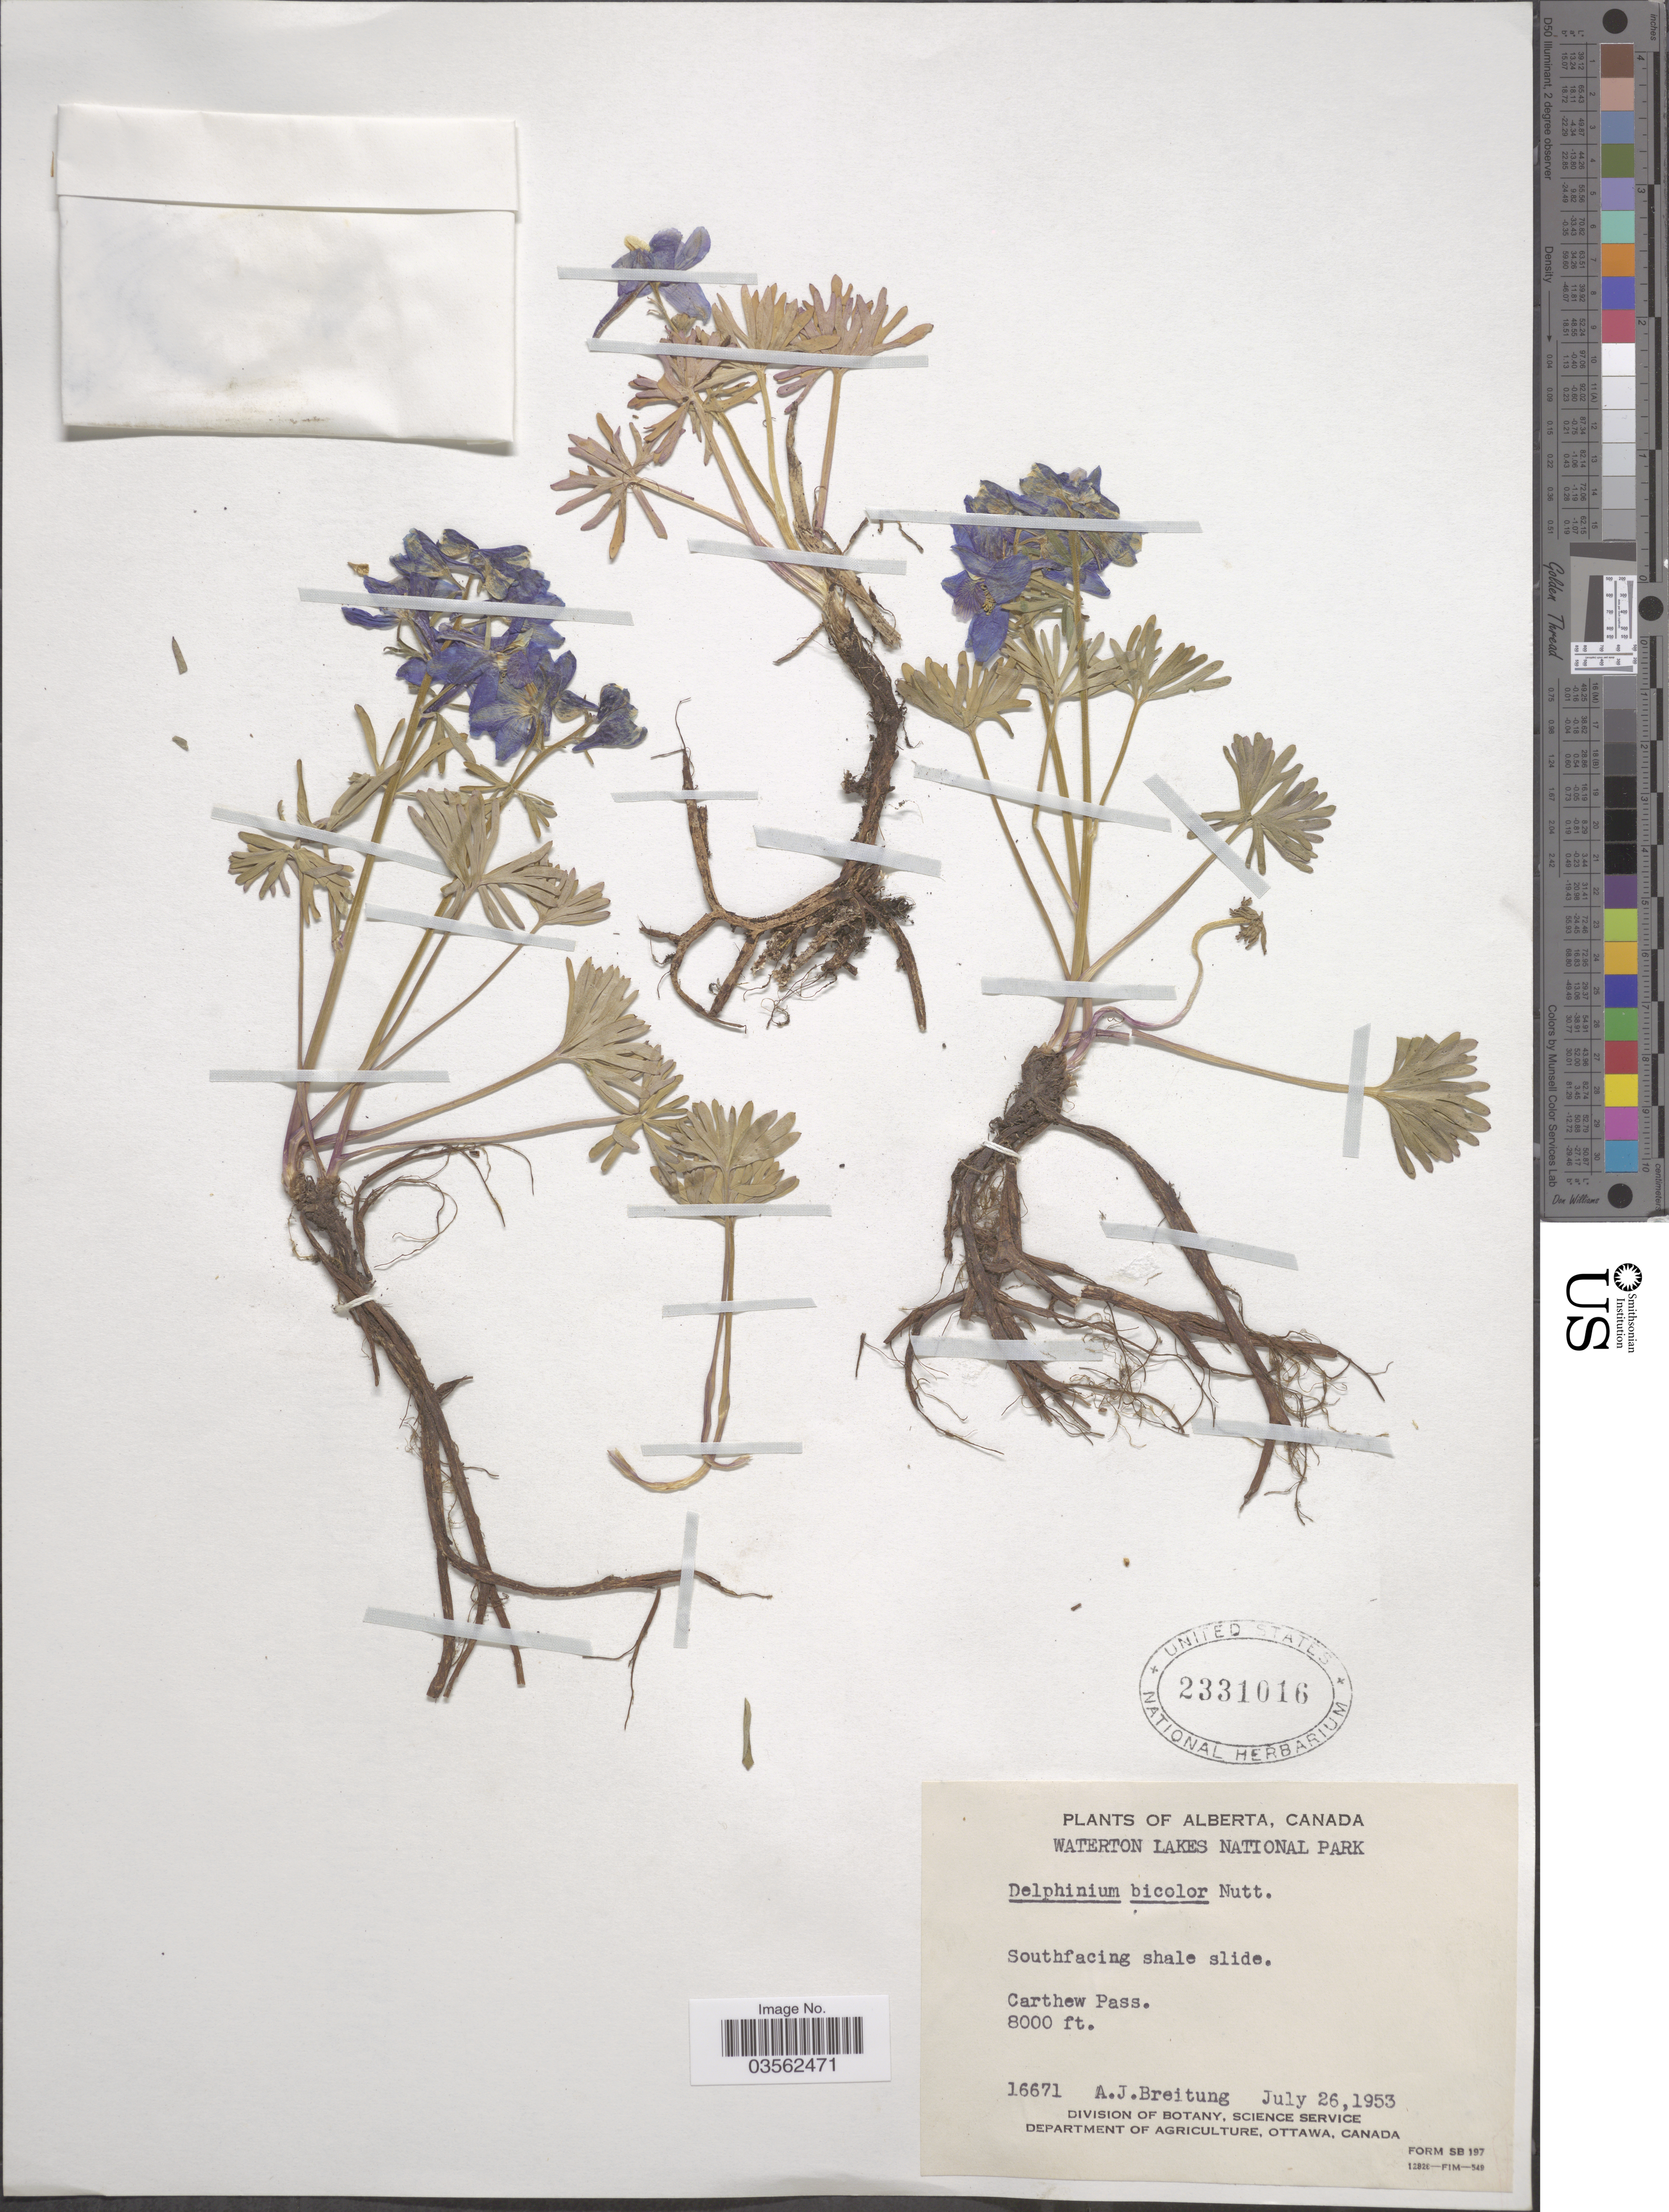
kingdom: Plantae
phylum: Tracheophyta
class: Magnoliopsida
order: Ranunculales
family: Ranunculaceae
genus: Delphinium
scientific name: Delphinium bicolor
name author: Nutt.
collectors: A. Breitung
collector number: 16671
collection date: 1953-07-26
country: Canada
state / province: Alberta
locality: Waterton Lakes National Park. Southfacing shale slide. Carthew Pass.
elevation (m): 2438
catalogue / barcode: US 2331016